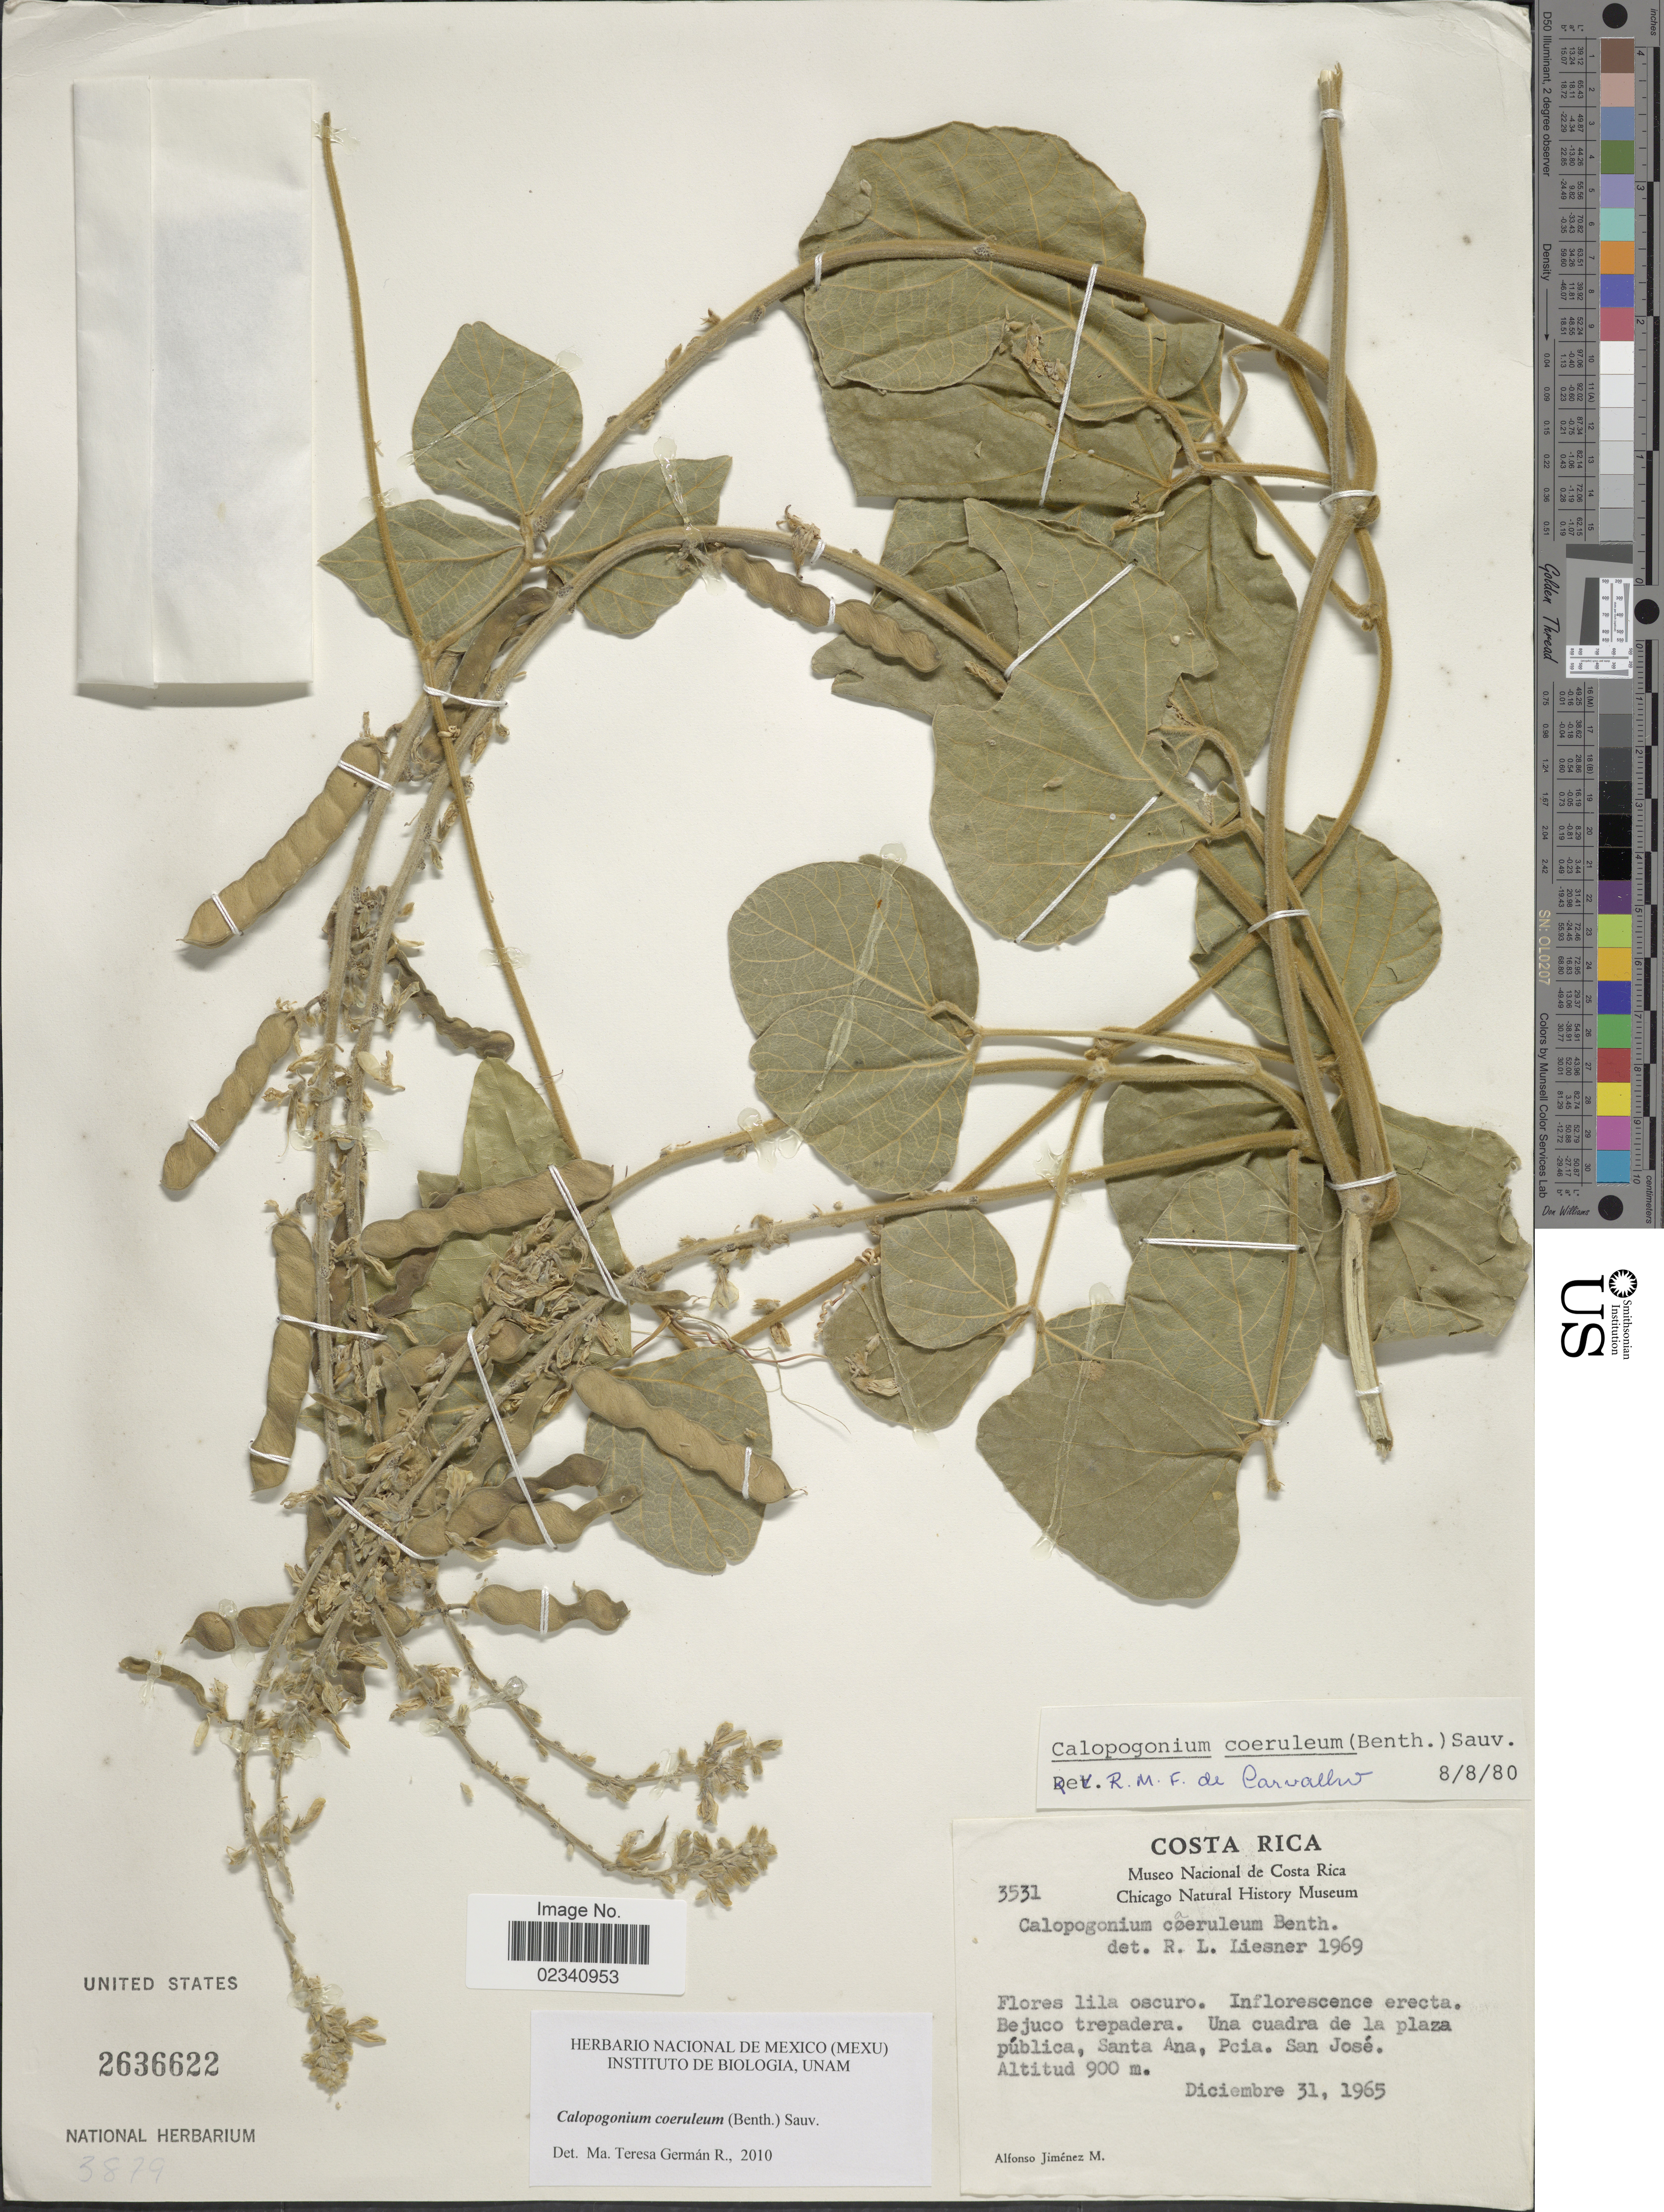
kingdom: Plantae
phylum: Tracheophyta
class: Magnoliopsida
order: Fabales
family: Fabaceae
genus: Calopogonium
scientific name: Calopogonium caeruleum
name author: (Benth.) C. Wright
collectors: A. Jimenez M.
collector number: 3531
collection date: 1965-12-31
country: Costa Rica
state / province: San José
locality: Una cuadro de la plaza publica, Santa Ana, Pcia. San Jose.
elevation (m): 900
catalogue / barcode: US 2636622